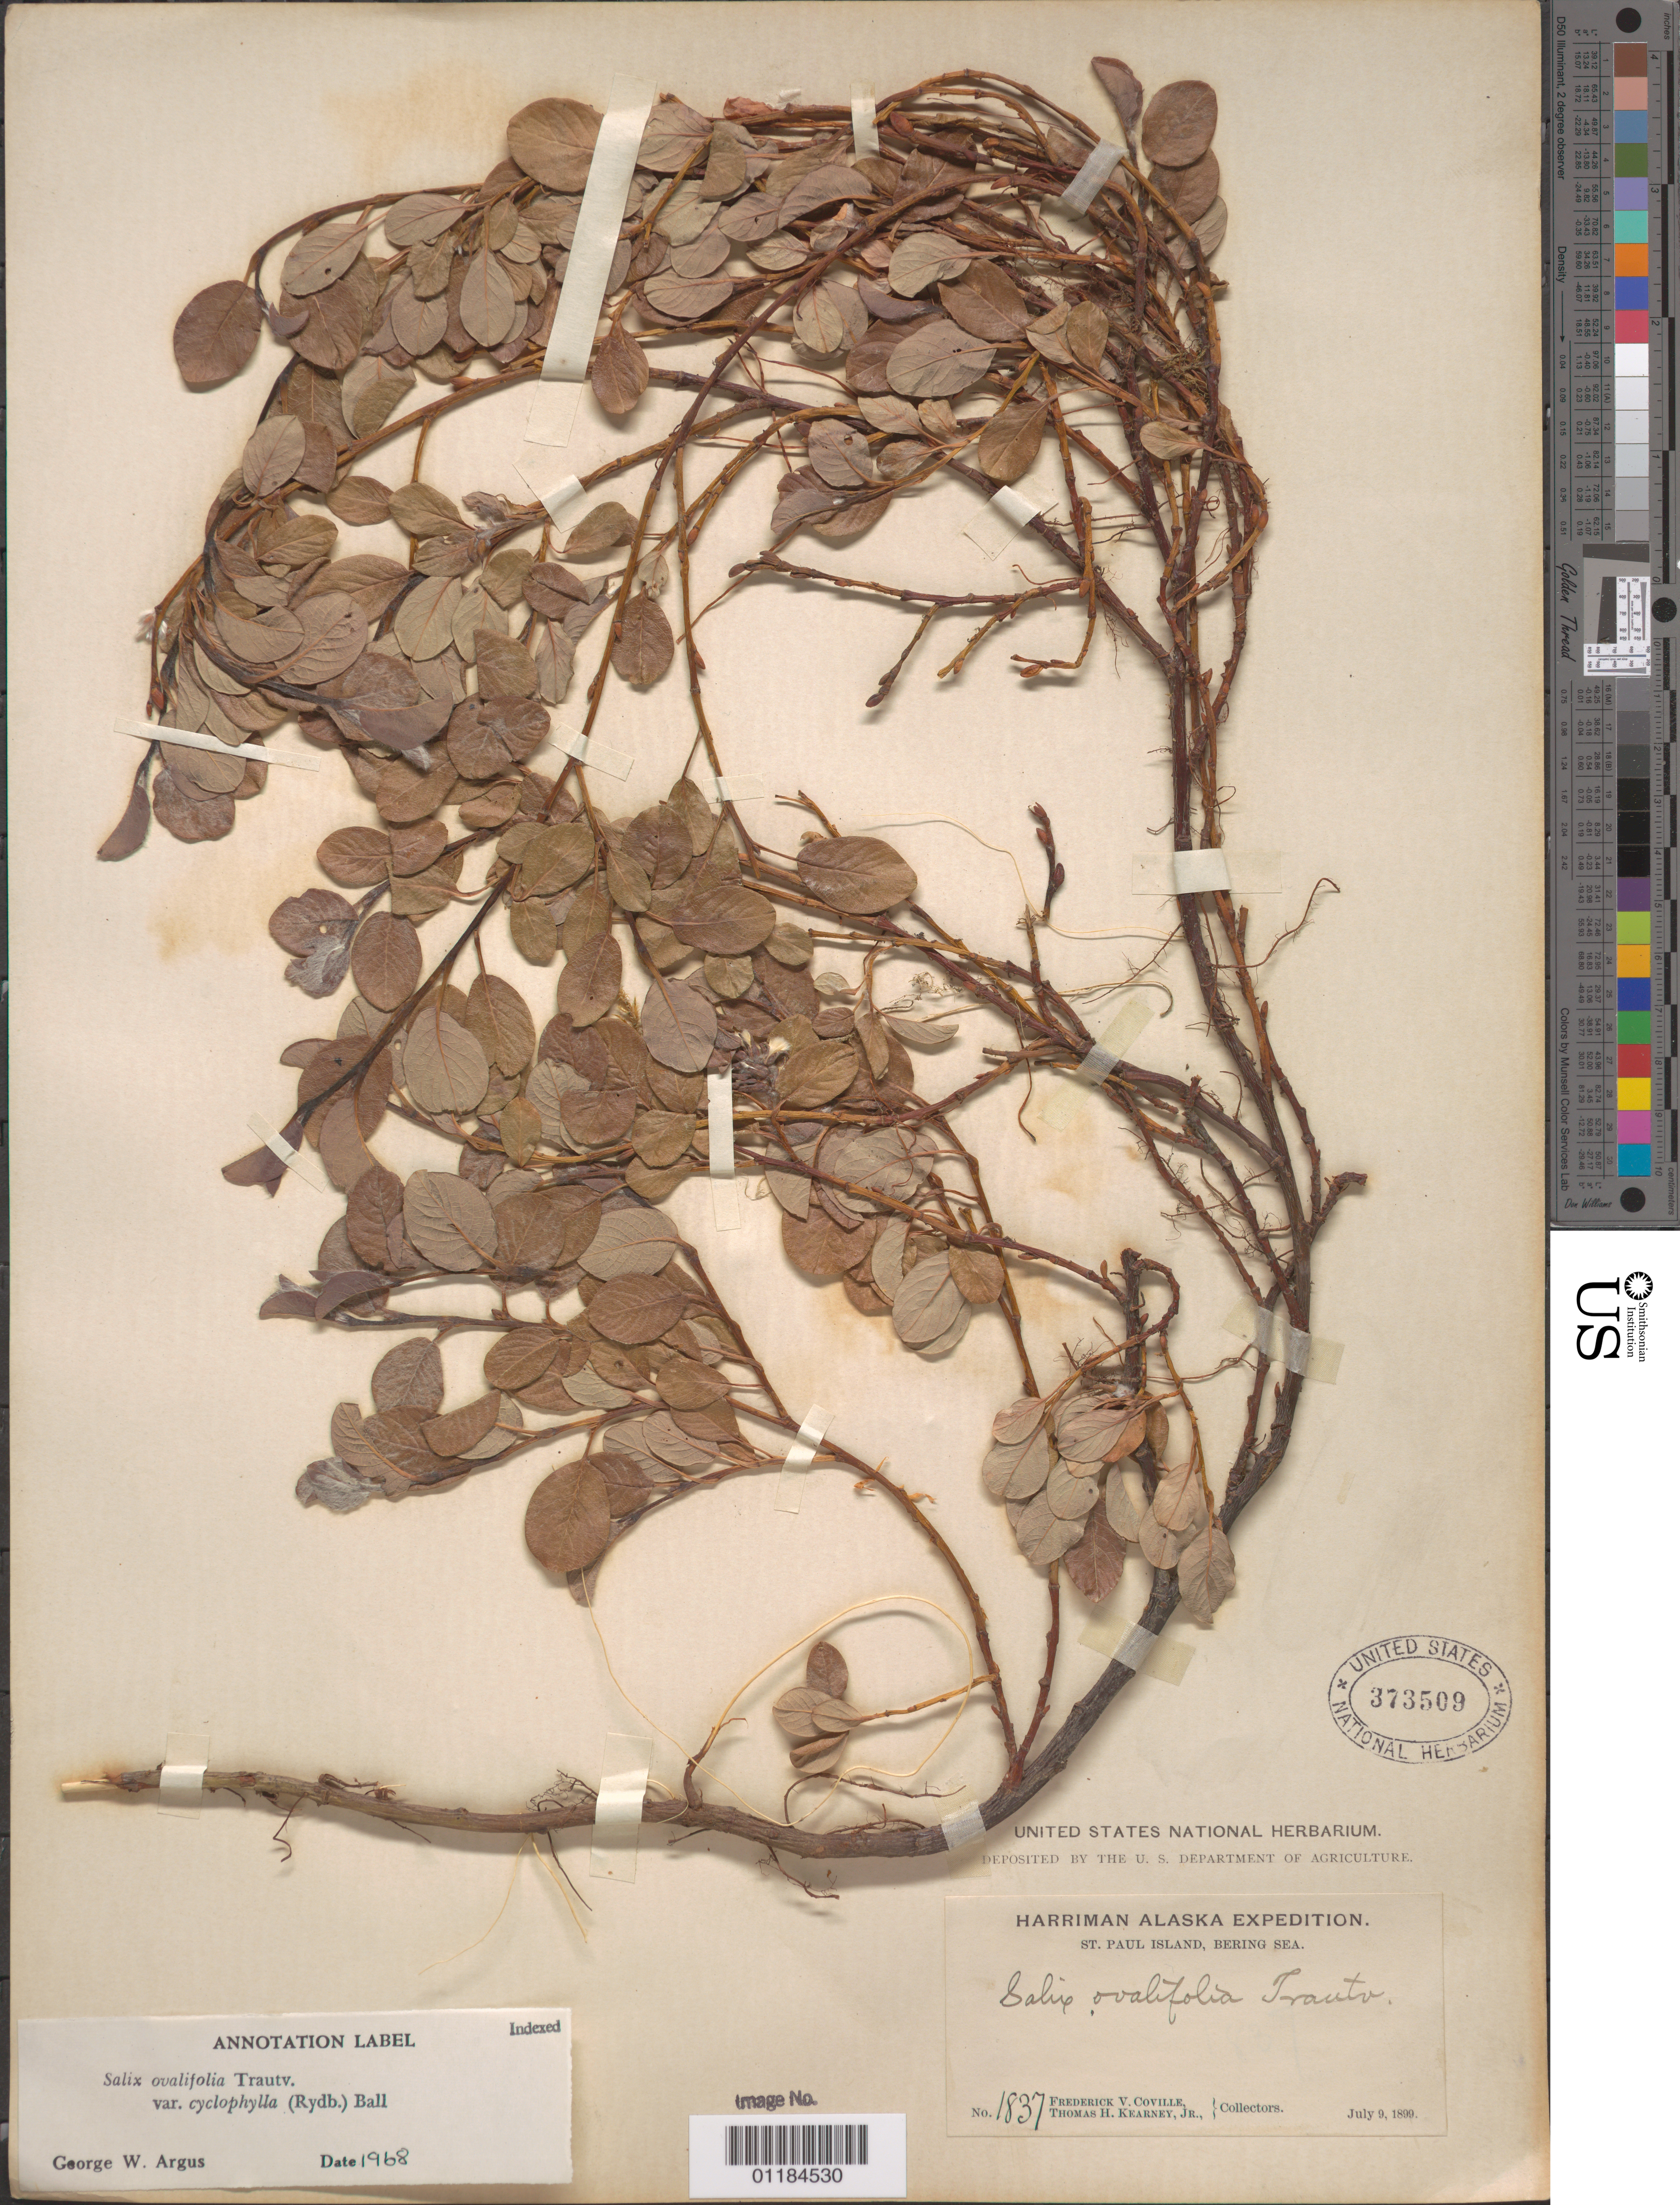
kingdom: Plantae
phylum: Tracheophyta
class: Magnoliopsida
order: Malpighiales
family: Salicaceae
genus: Salix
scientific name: Salix ovalifolia var. cyclophylla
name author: (Rydb.) C.R. Ball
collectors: L. Cole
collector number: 1837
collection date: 1899-07-09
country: United States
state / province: Alaska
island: St. Paul Island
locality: St. Paul Island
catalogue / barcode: US 373509